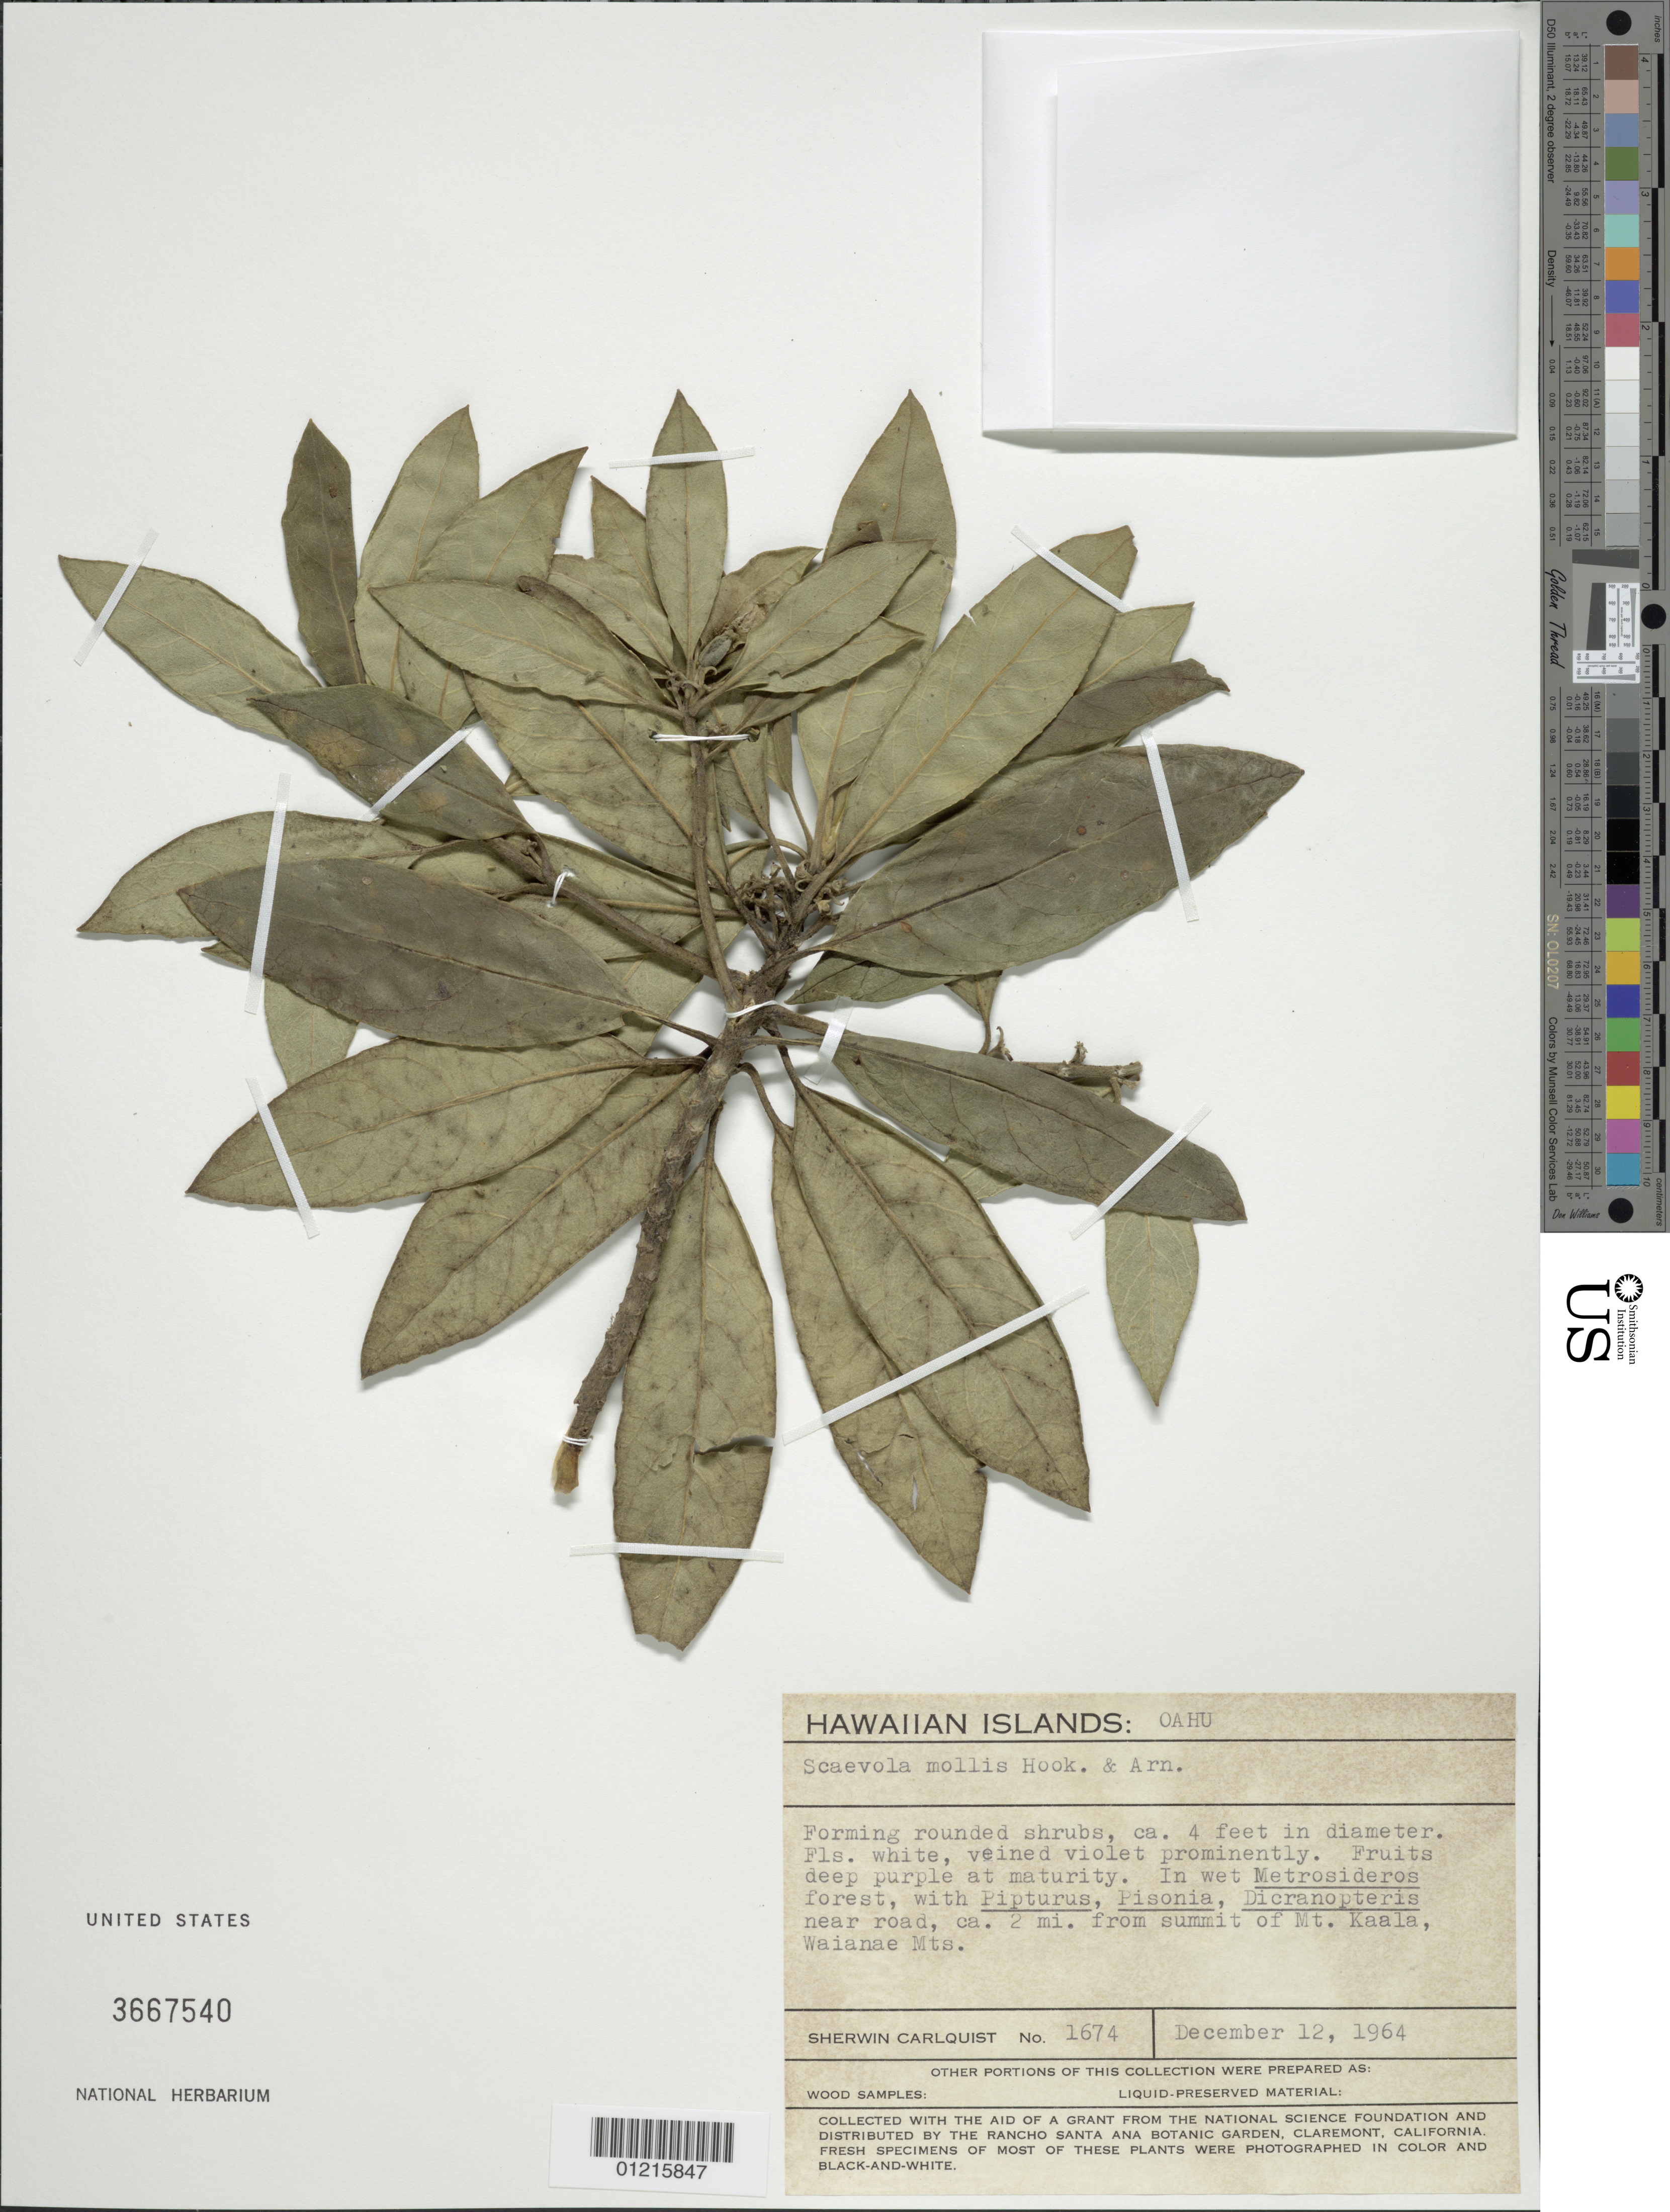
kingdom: Plantae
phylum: Tracheophyta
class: Magnoliopsida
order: Asterales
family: Goodeniaceae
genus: Scaevola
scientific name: Scaevola mollis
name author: Hook. & Arn.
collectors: S. Carlquist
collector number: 1674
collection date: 1964-12-12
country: United States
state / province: Hawaii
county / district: Honolulu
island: Oahu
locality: Waianae Mts., Mt. Kaala, near road, ca. 2 mi. from summit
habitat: Wet forest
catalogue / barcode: US 3667540